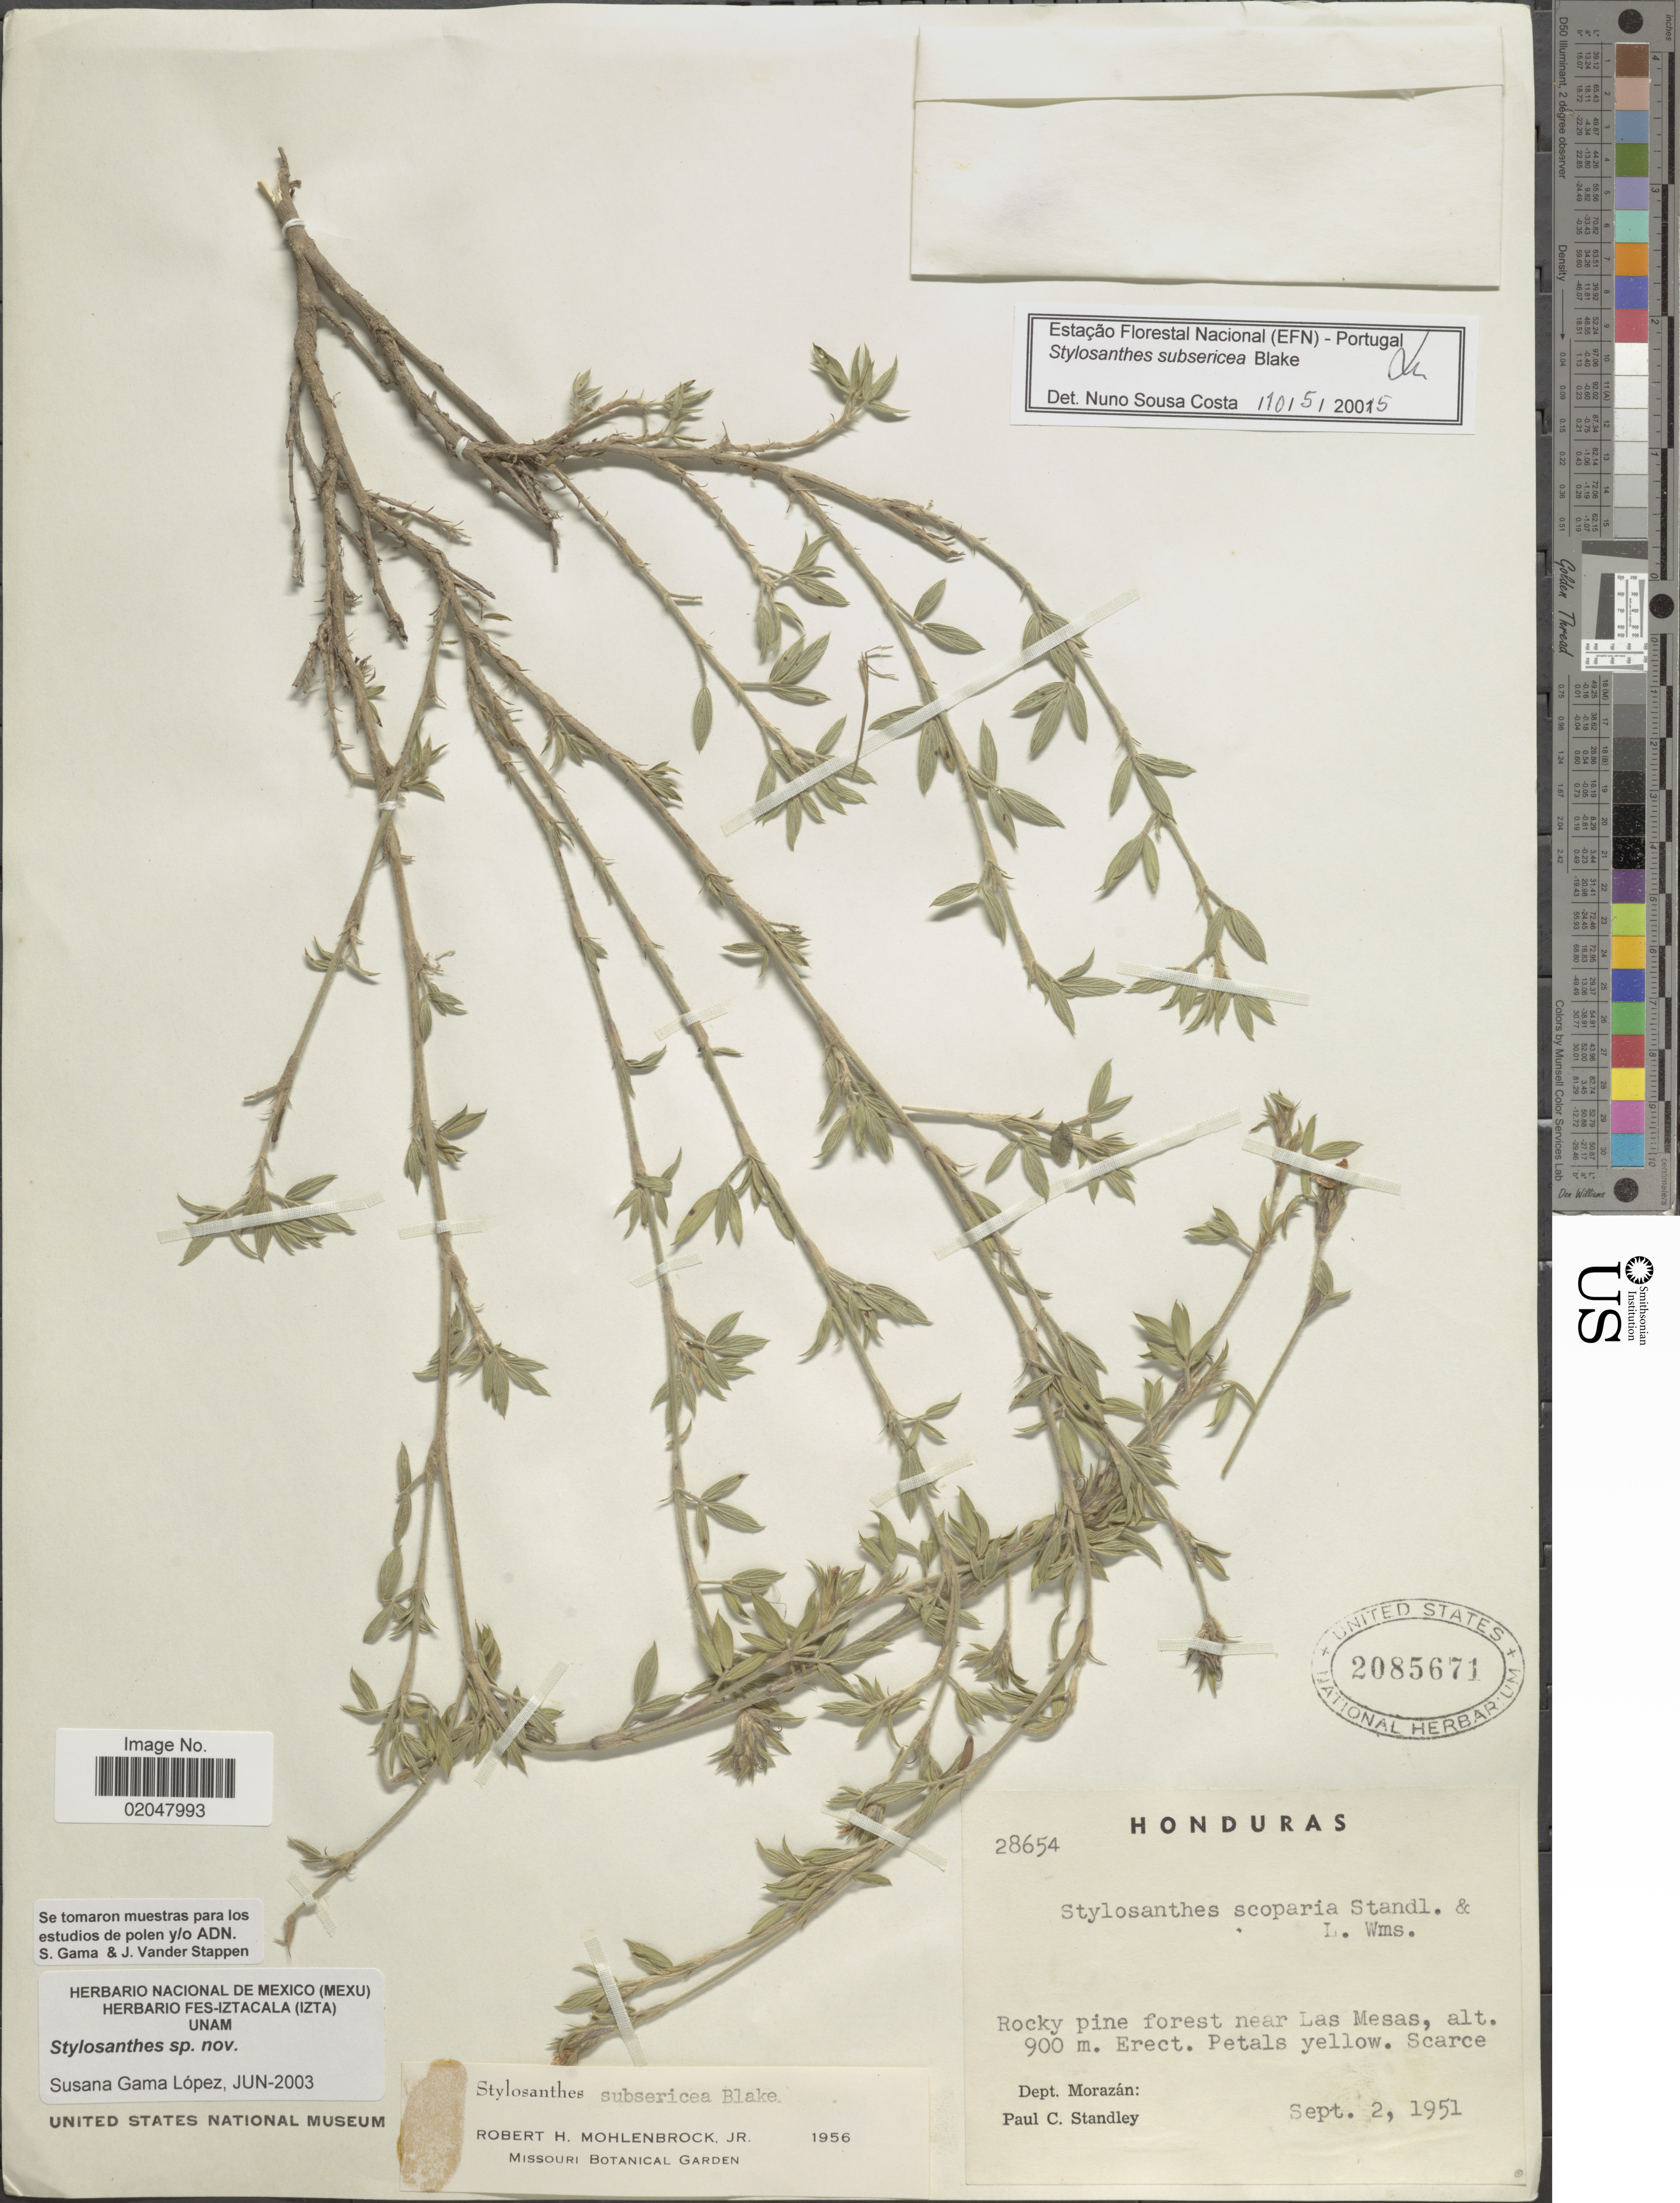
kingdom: Plantae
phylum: Tracheophyta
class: Magnoliopsida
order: Fabales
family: Fabaceae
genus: Stylosanthes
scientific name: Stylosanthes subsericea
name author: S.F. Blake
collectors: P. C. Standley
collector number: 28654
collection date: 1951-09-02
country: Honduras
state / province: Fco. Morazán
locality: Near Las Mesas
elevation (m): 900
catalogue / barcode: US 2085671